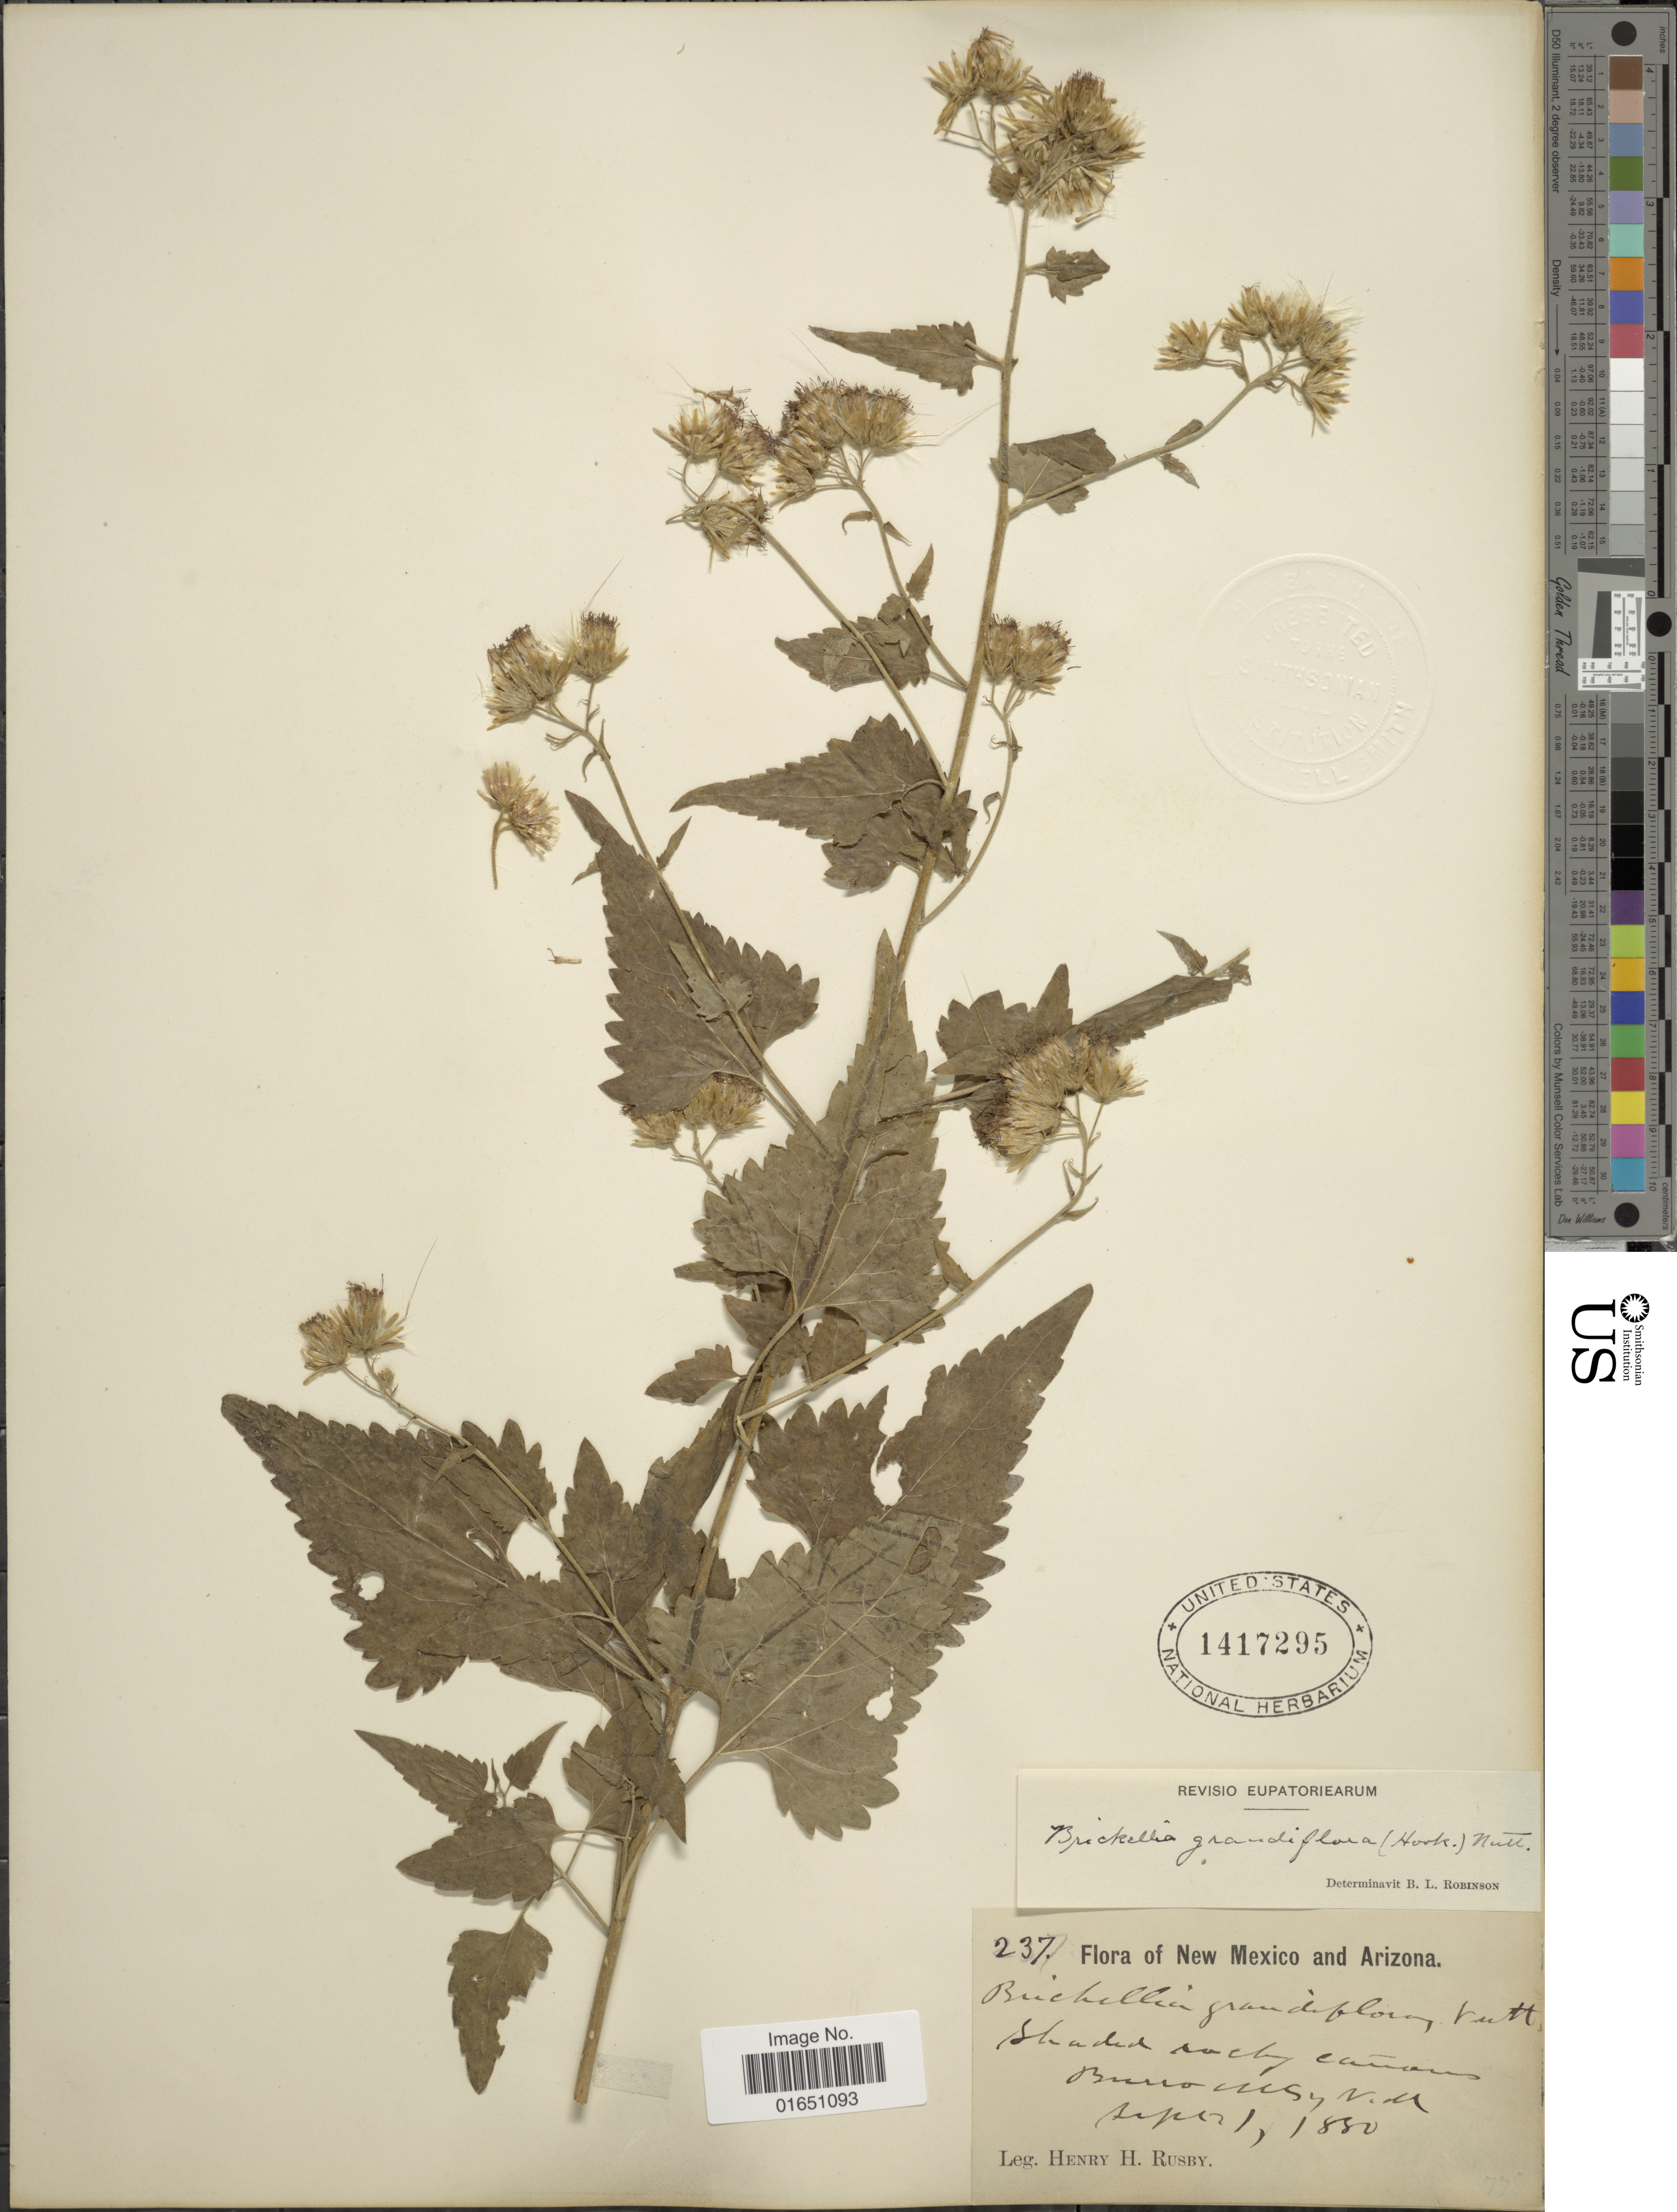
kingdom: Plantae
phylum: Tracheophyta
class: Magnoliopsida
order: Asterales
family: Asteraceae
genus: Brickellia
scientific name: Brickellia grandiflora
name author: (Hook.) Nutt.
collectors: H. H. Rusby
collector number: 237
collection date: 1880-09-01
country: United States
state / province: New Mexico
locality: Shaded rocky canons, Burro Mts.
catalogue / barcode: US 1417295